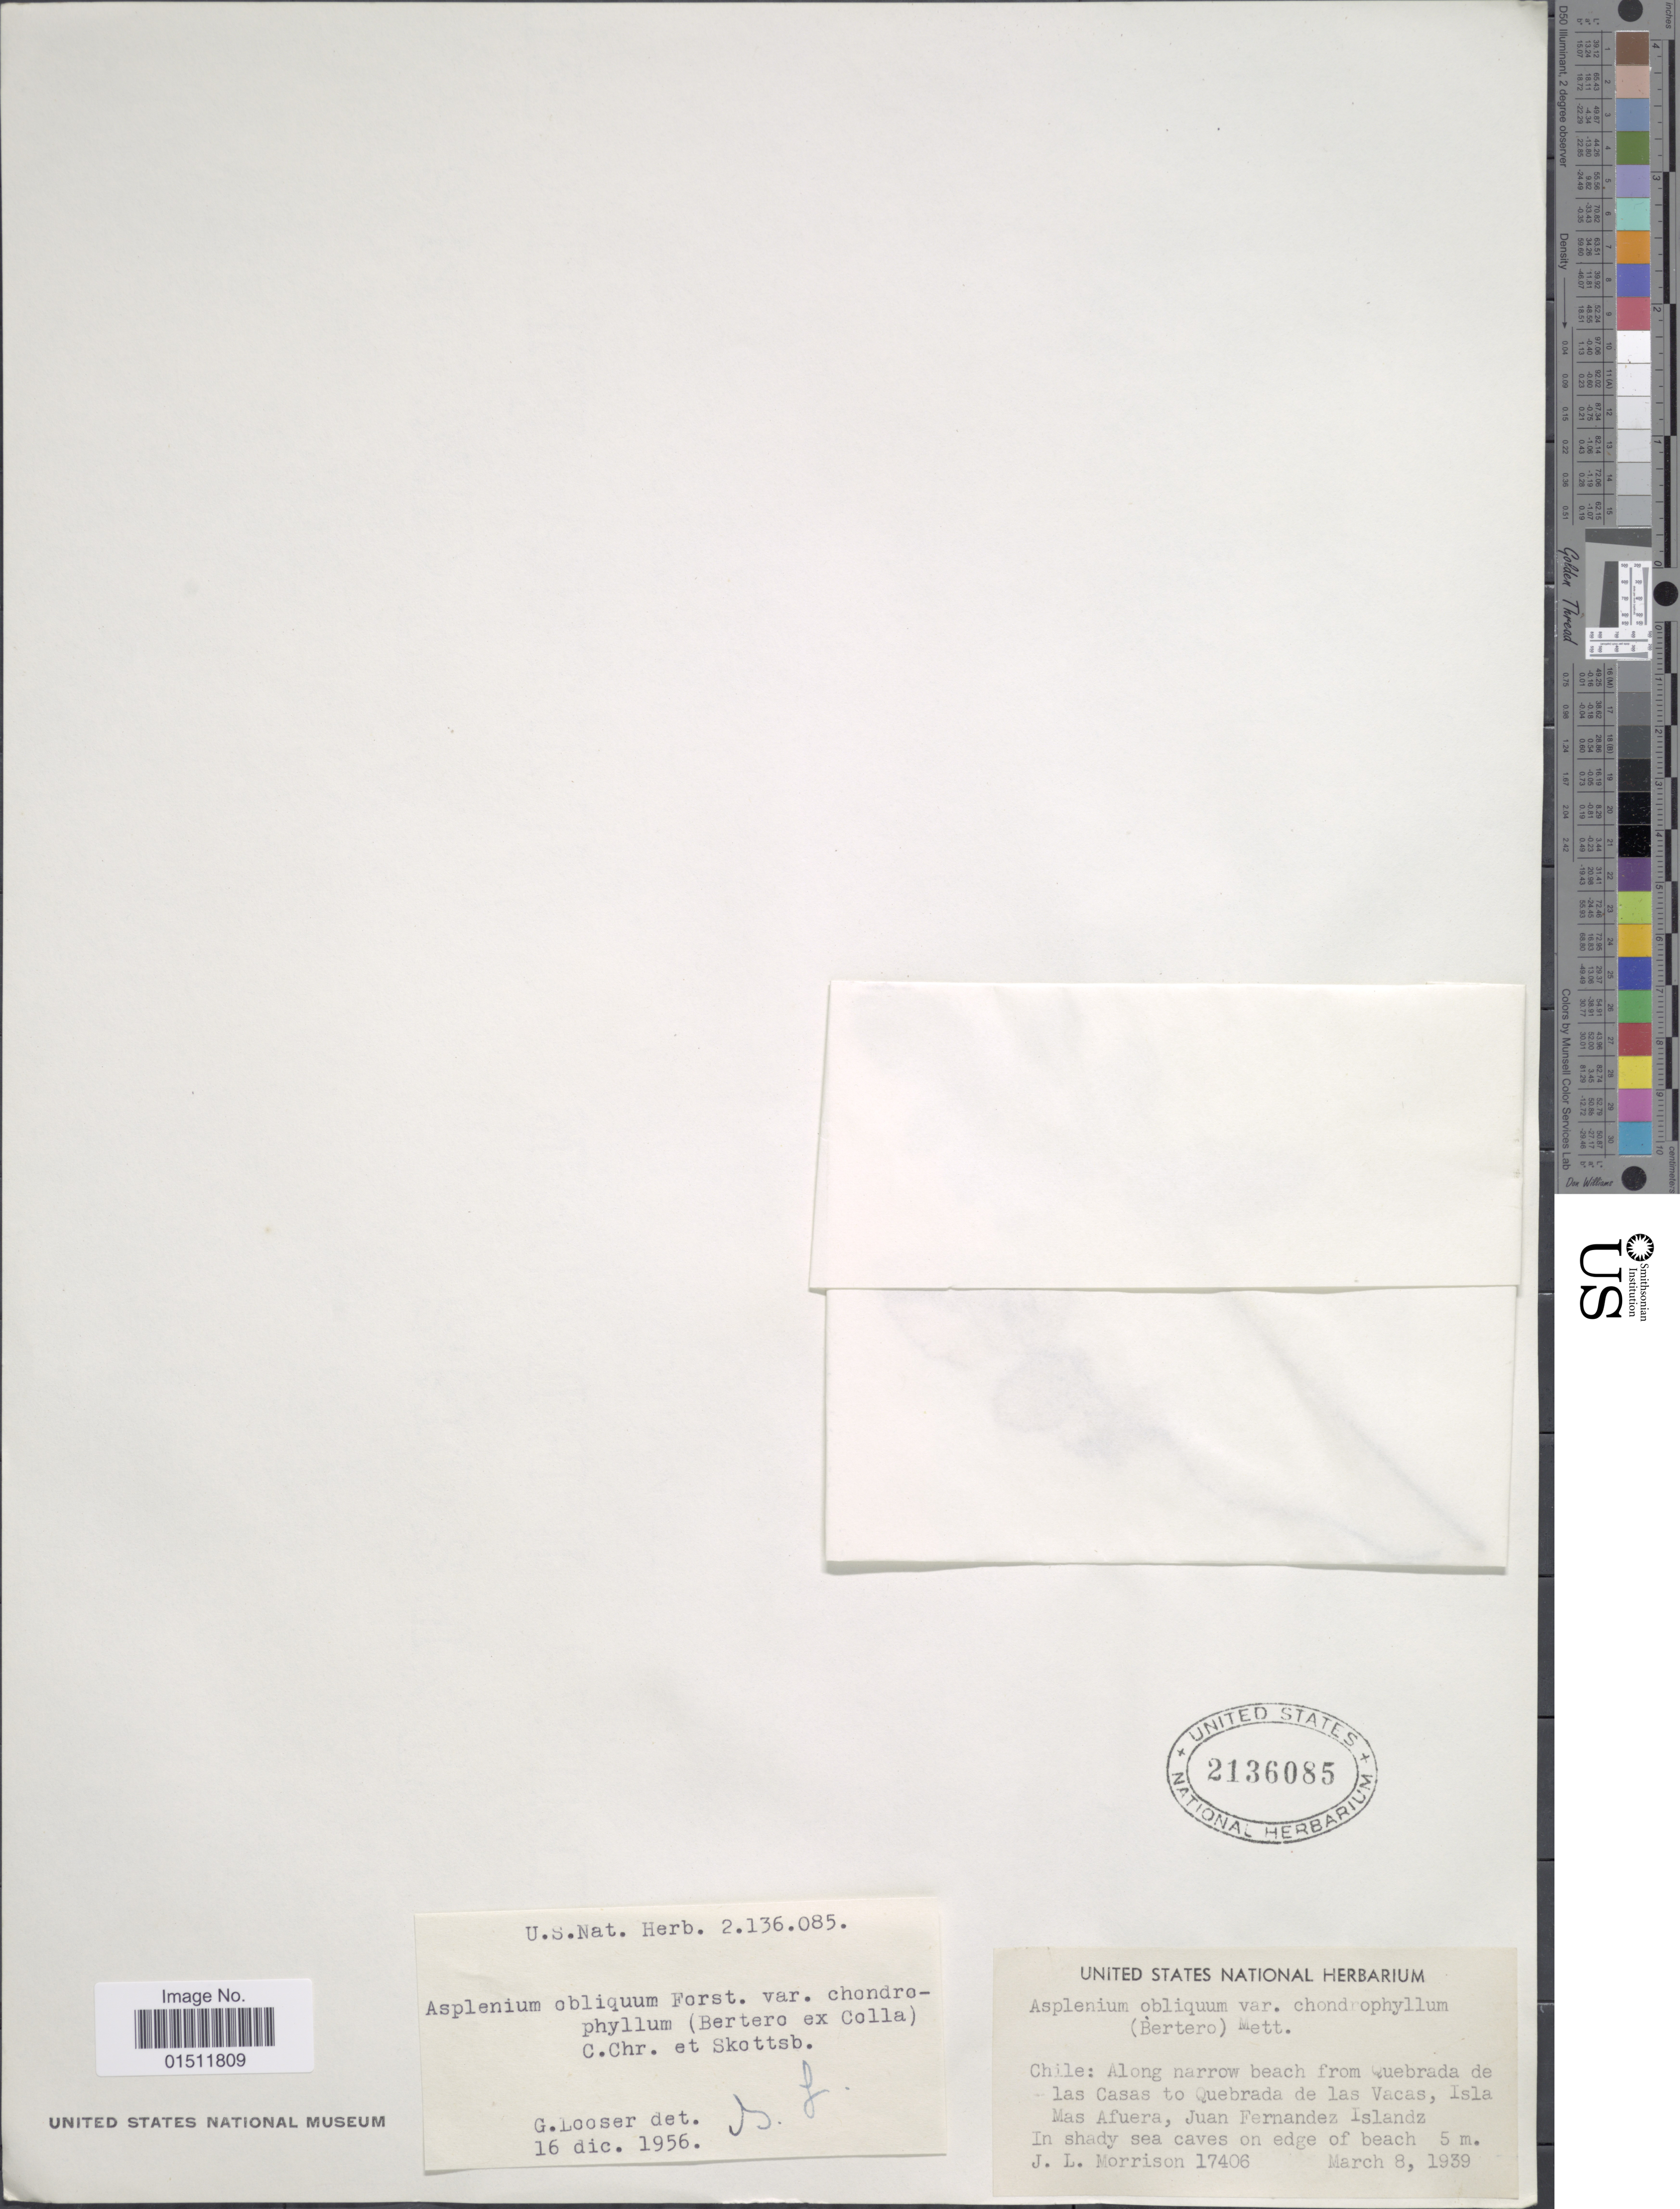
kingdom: Plantae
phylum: Tracheophyta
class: Polypodiopsida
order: Polypodiales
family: Aspleniaceae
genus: Asplenium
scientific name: Asplenium obliquum var. chondrophyllum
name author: (Bertero ex Colla) Mett.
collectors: J. L. Morrison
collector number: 17406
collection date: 1939-03-08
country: Chile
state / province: Valparaíso (V)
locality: Along narrow beach from Quebrada de las Casas to Quebrada de las Vacas, Isla Mas Afuera, Juan Fernandez Islandz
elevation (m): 5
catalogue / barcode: US 2136085